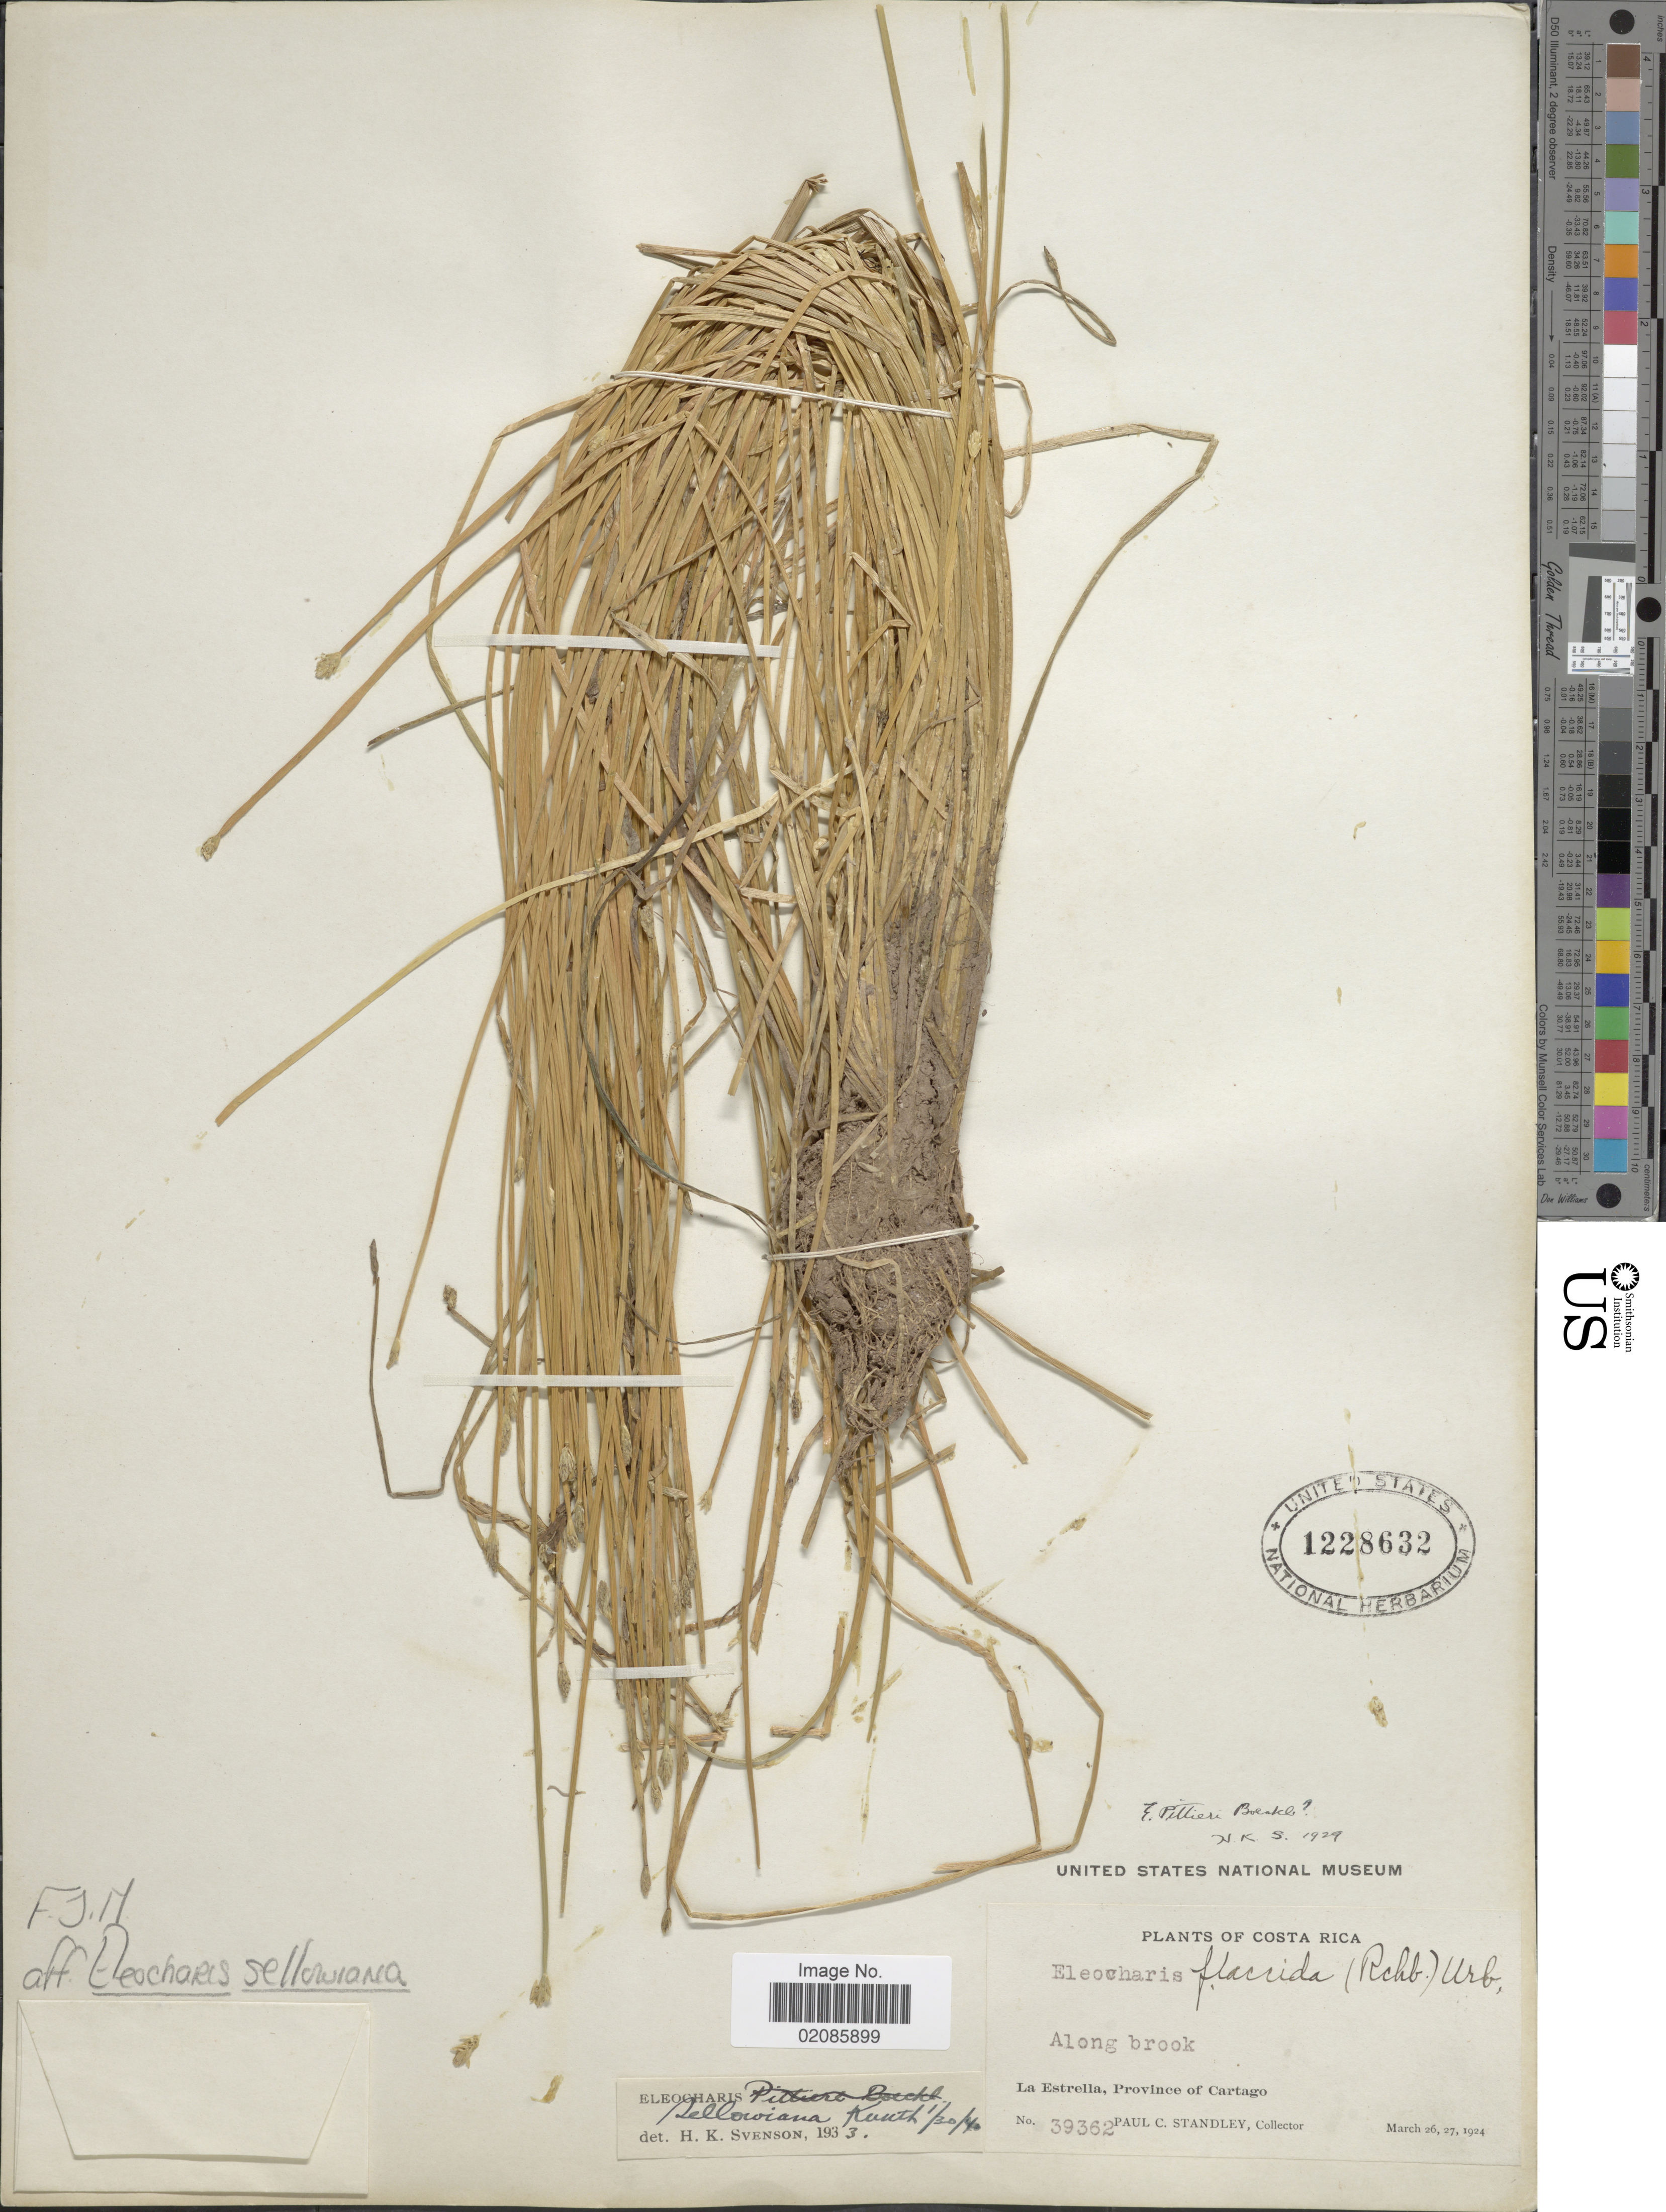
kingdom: Plantae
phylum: Tracheophyta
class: Liliopsida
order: Poales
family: Cyperaceae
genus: Eleocharis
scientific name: Eleocharis sellowiana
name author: Kunth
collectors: P. C. Standley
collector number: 39362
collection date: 1924-03-26/1924-03-27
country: Costa Rica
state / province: Cartago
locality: Along brook. La Estrella, Province of Cartago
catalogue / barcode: US 1228632